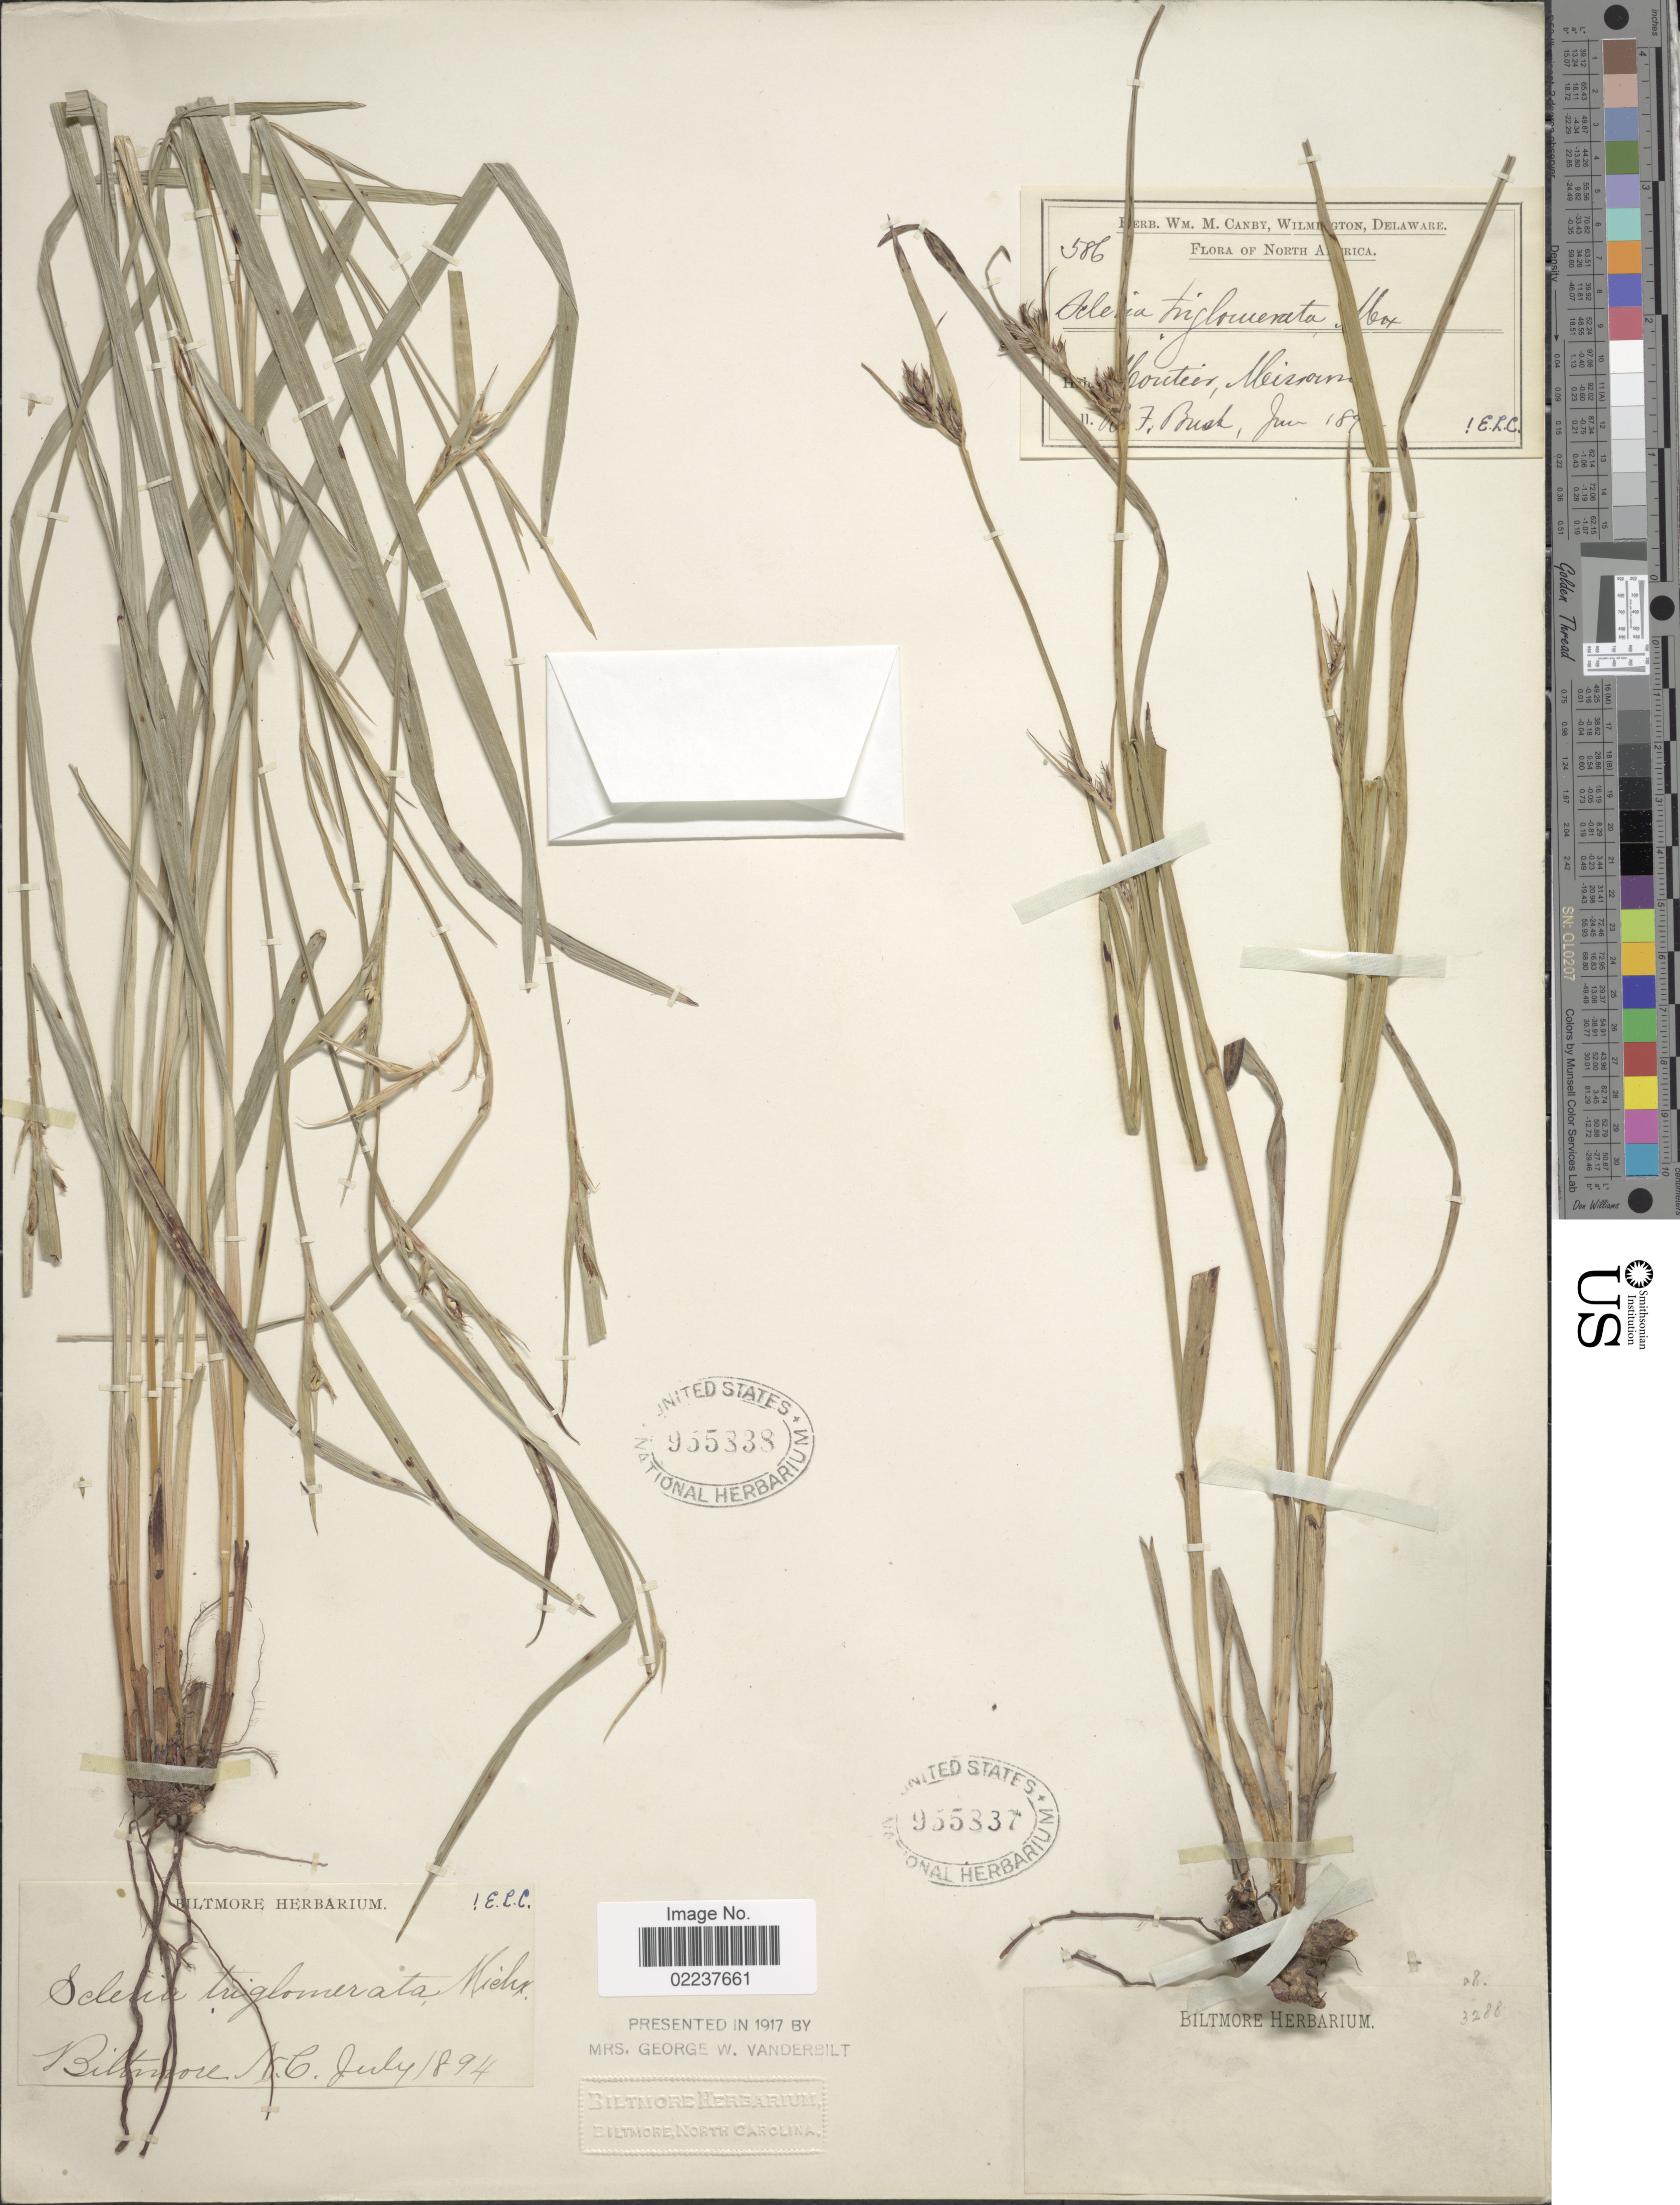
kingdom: Plantae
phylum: Tracheophyta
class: Liliopsida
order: Poales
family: Cyperaceae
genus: Scleria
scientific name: Scleria triglomerata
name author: Michx.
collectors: ex herb. Biltmore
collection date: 1894-07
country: United States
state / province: North Carolina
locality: Biltmore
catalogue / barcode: US 955838